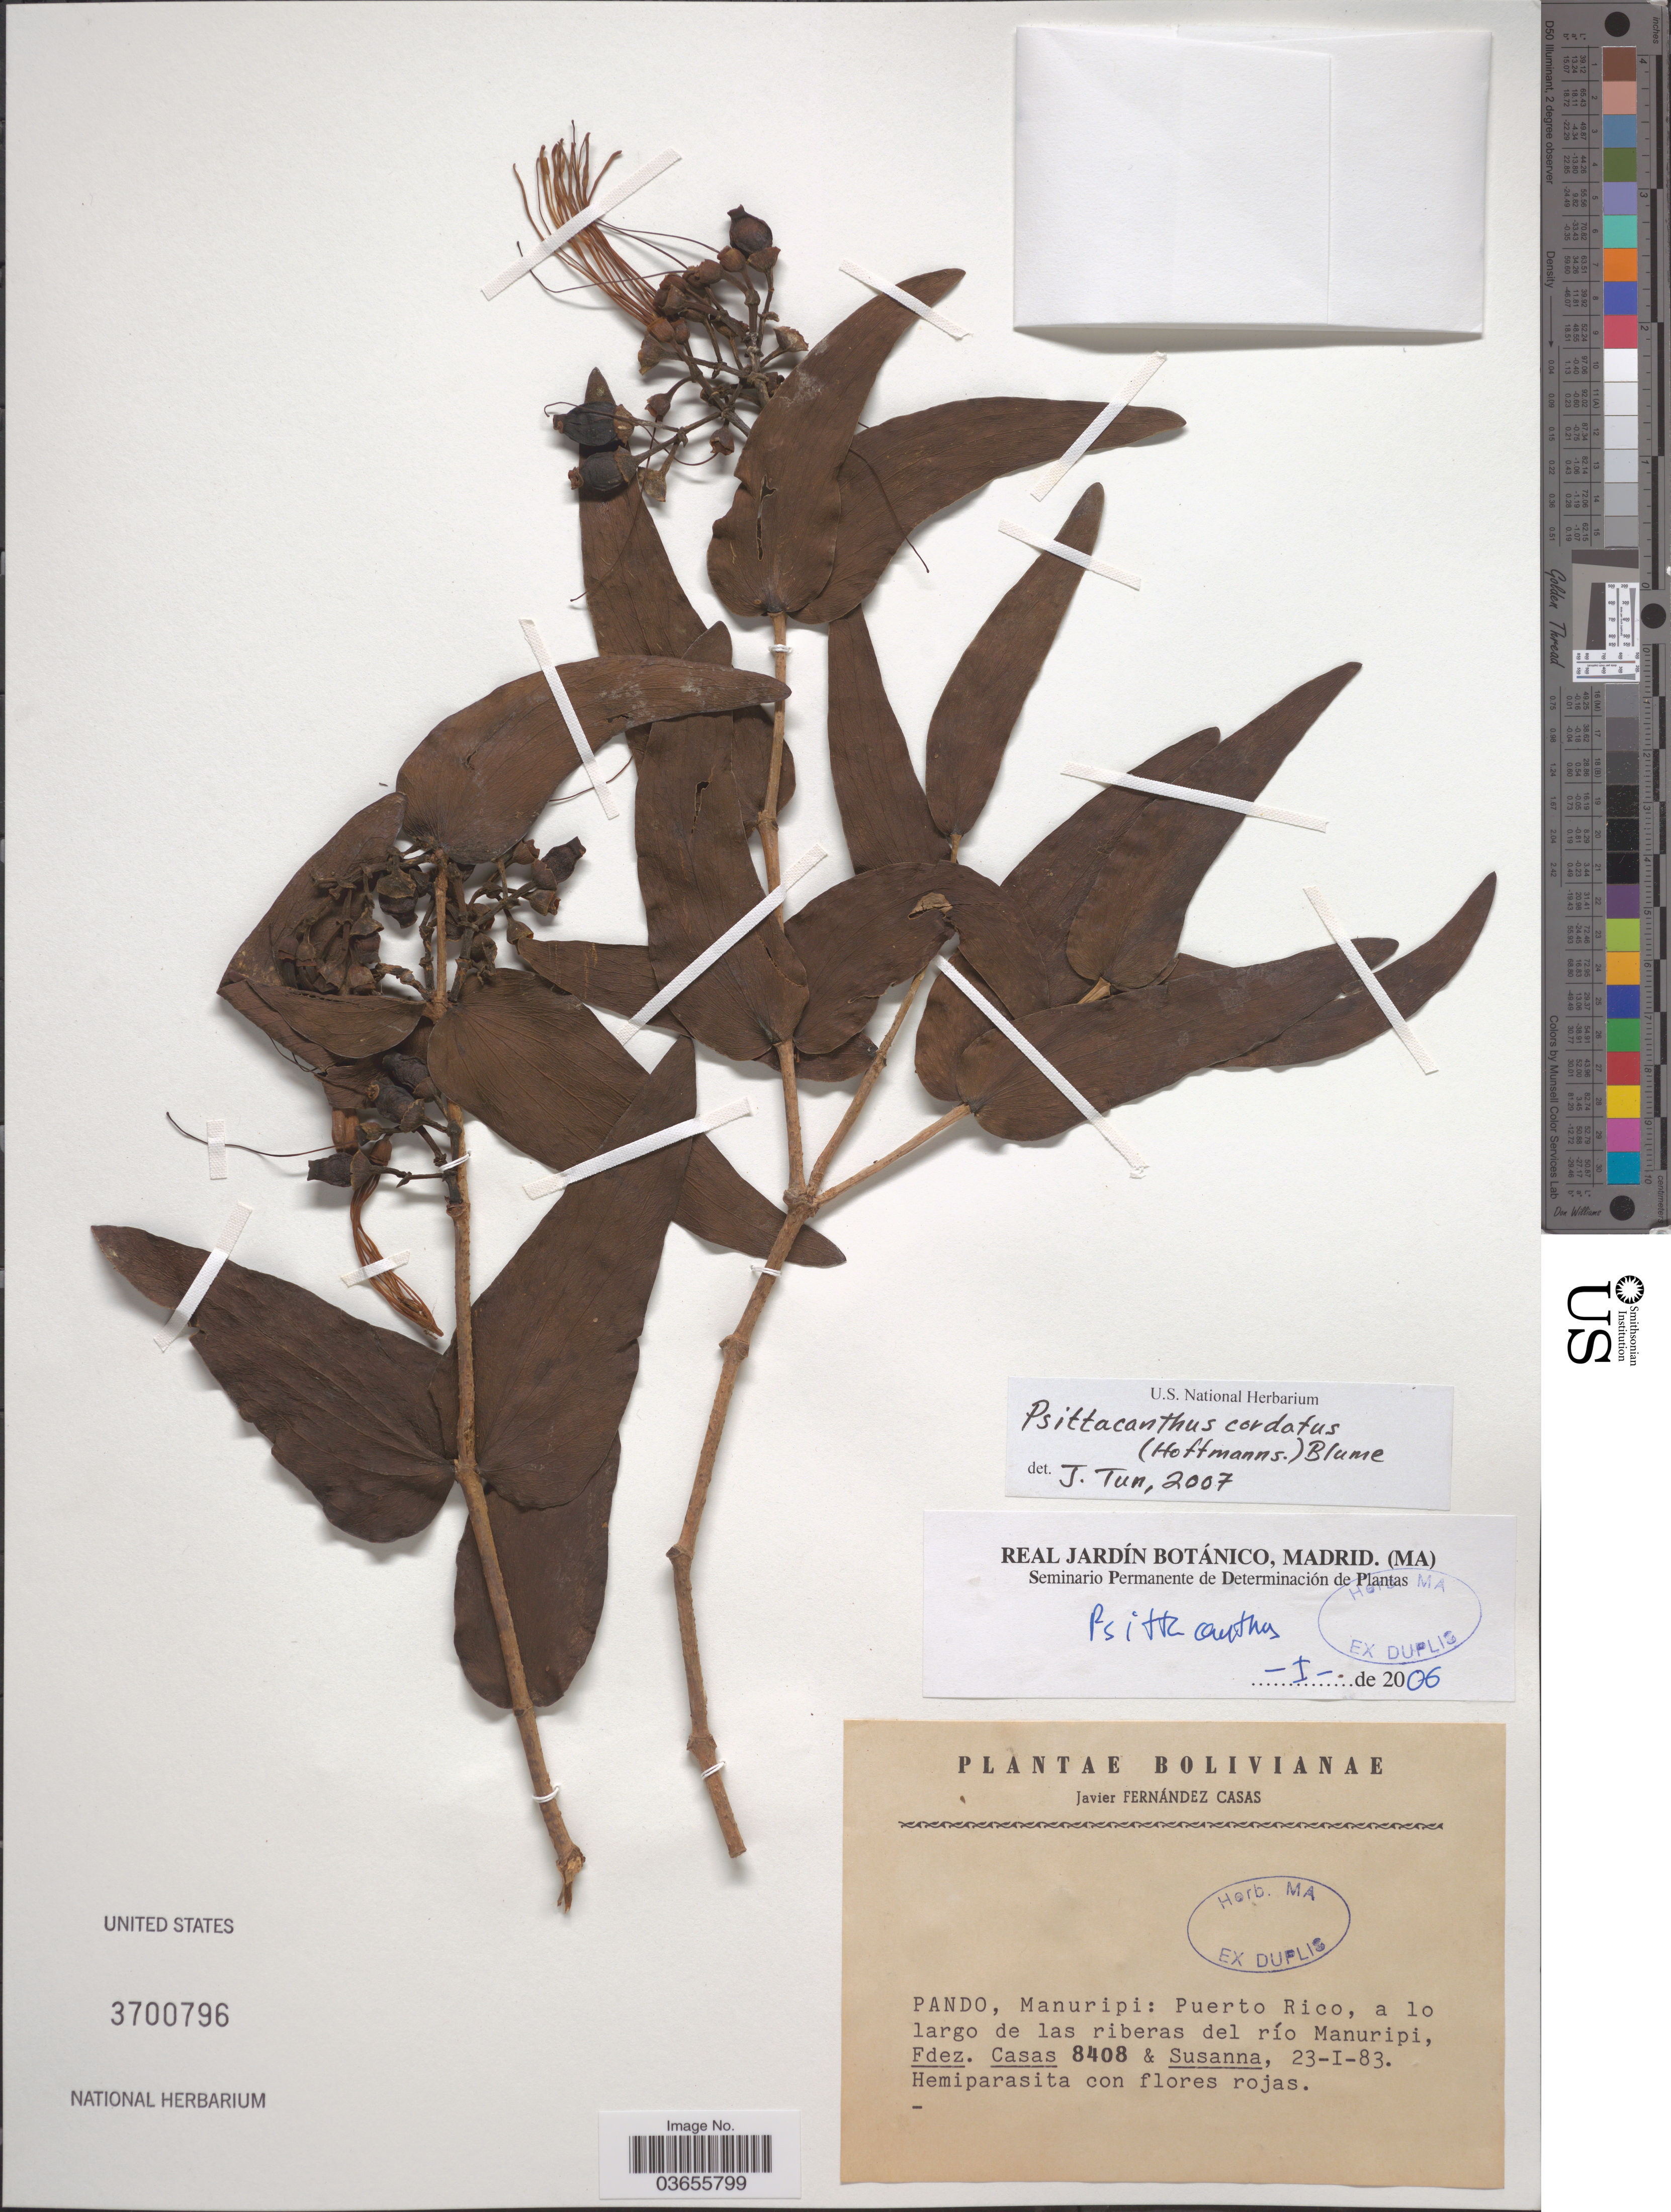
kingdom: Plantae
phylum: Tracheophyta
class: Magnoliopsida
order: Santalales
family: Loranthaceae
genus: Psittacanthus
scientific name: Psittacanthus cordatus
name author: (Hoffmanns.) Blume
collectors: J. Fernández Casas & Susanna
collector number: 8408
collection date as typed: Transcribed d/m/y: 23/1/83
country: Bolivia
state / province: Pando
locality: Manuripi: Puerto Rico, a lo largo de las riberas del río Manuripi.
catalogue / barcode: US 3700796